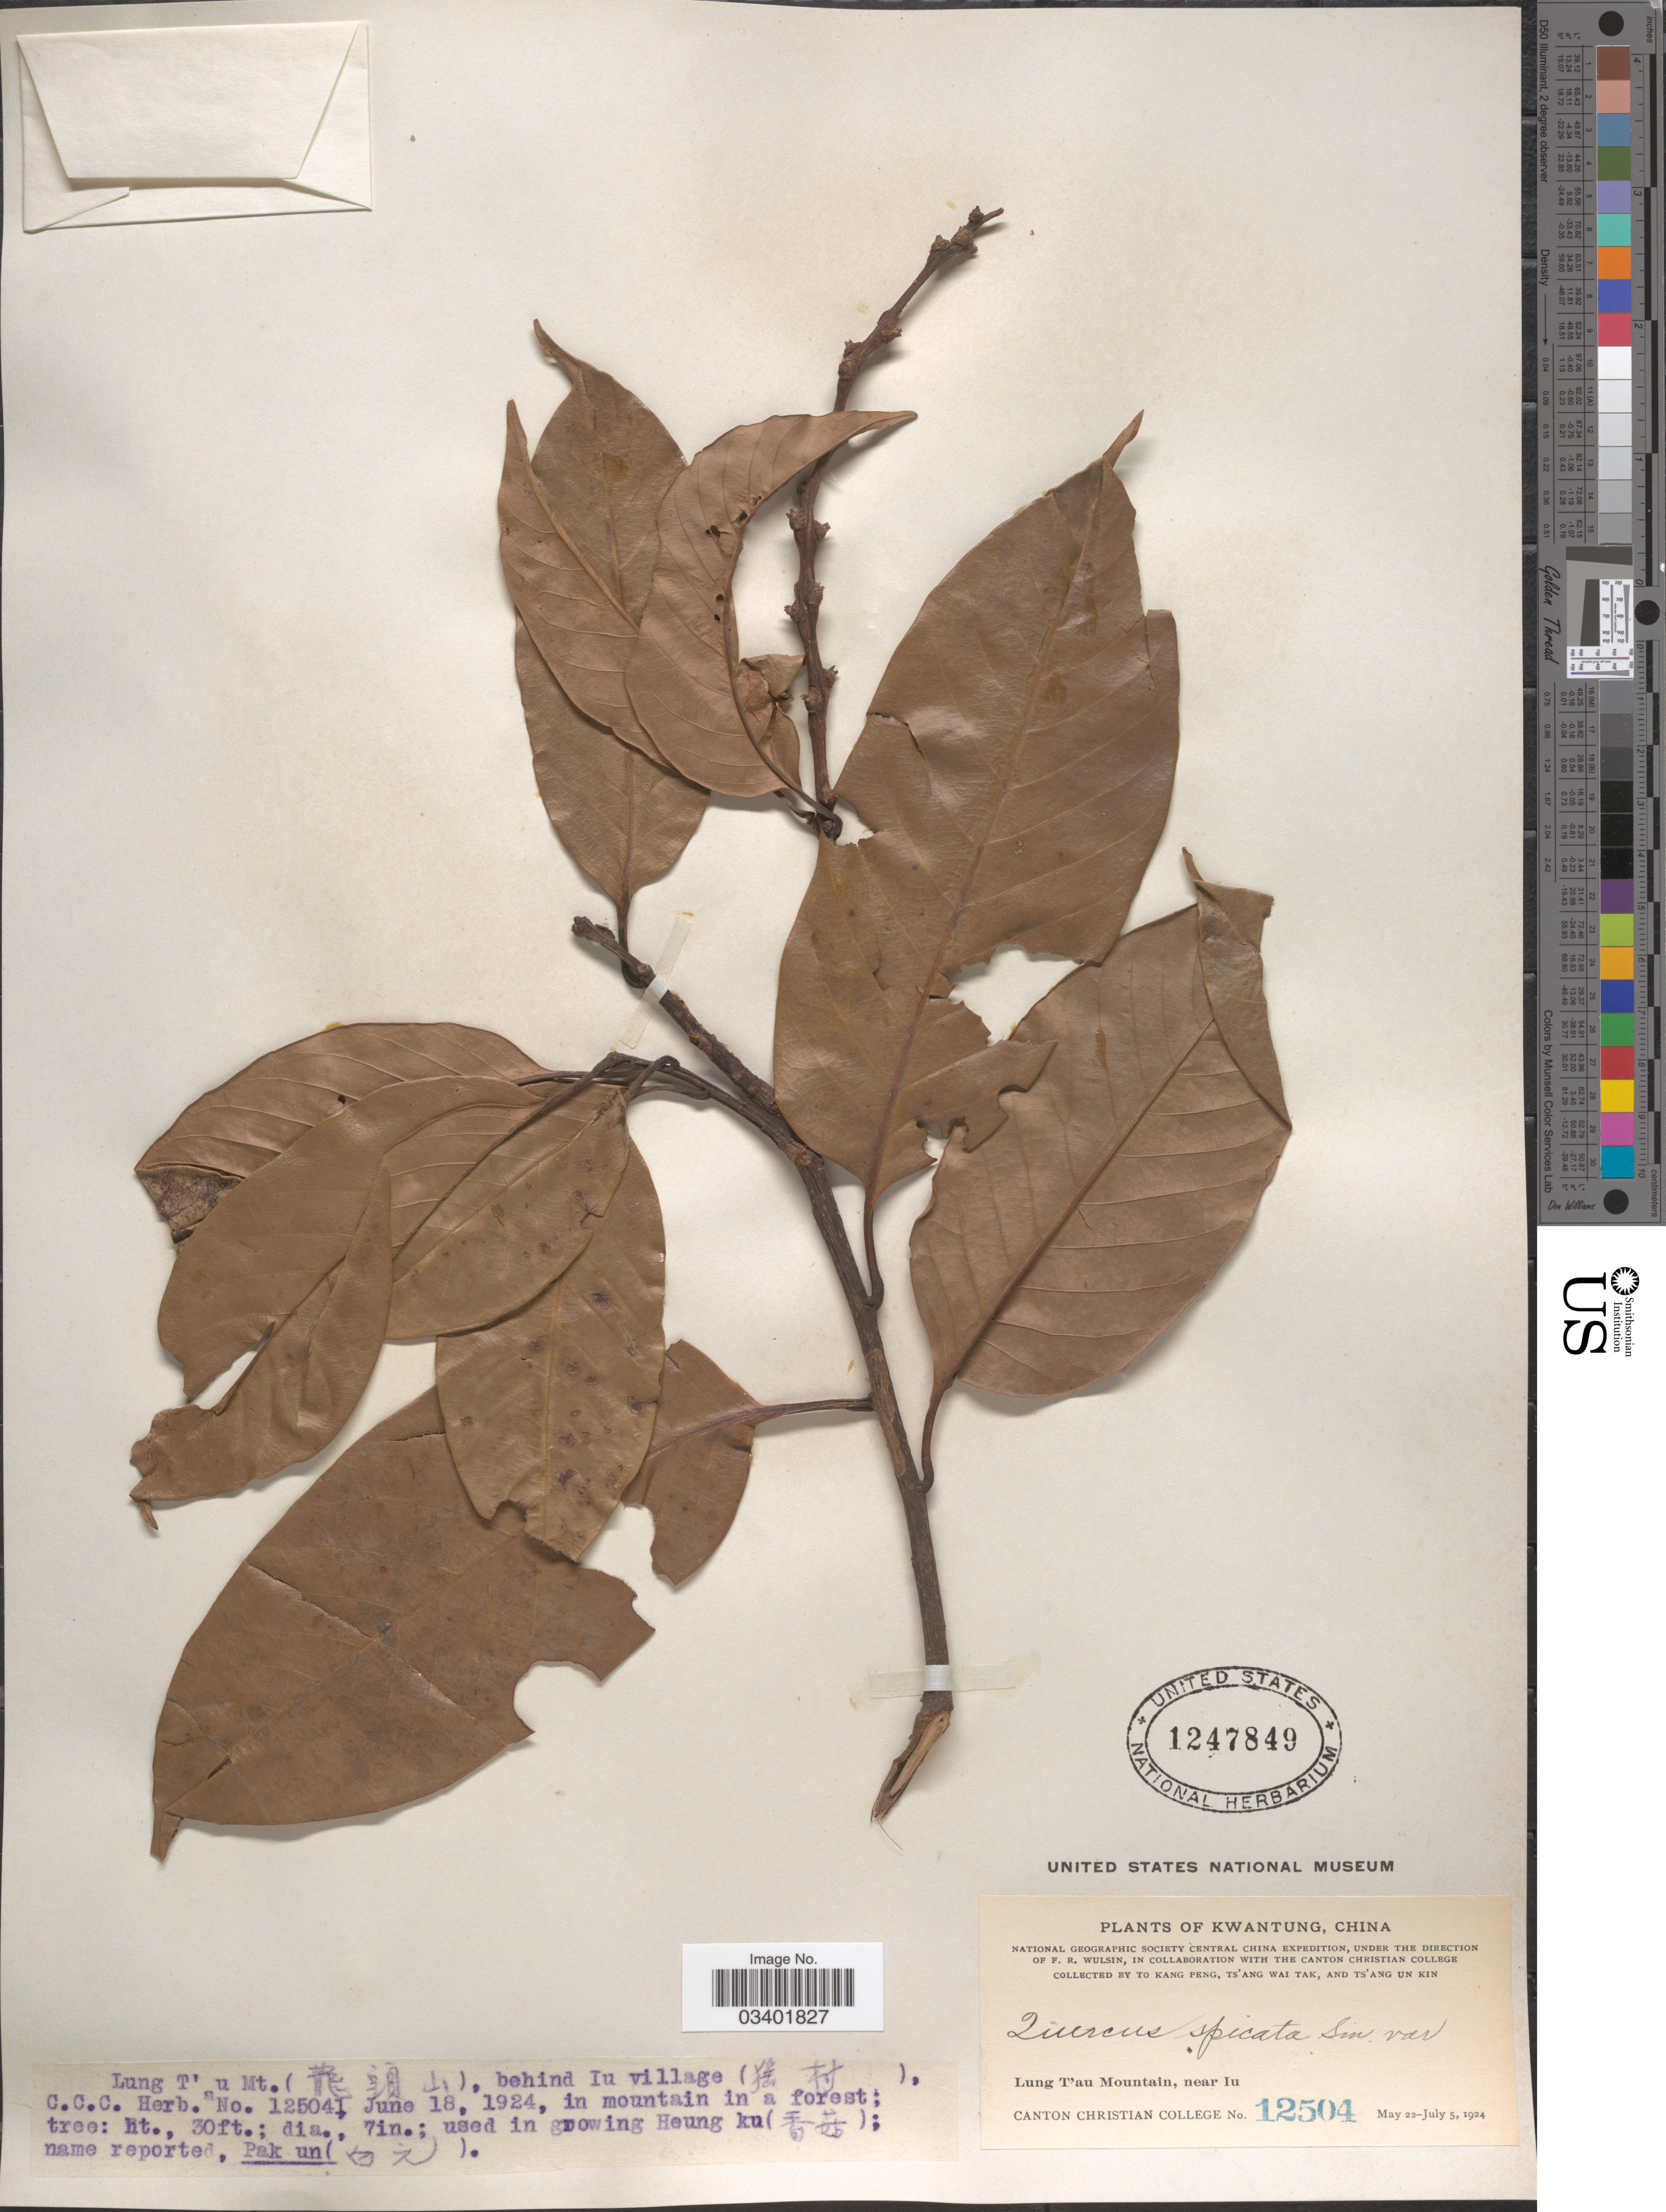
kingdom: Plantae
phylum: Tracheophyta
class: Magnoliopsida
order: Fagales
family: Fagaceae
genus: Lithocarpus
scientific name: Lithocarpus elegans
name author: (Blume) Hatus. ex Soepadmo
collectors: T. K. Peng, W. T. Tsang & Ts' Ang Un Kin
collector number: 12504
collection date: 1924-06-18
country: China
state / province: Guangdong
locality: Kwantung, Lung T'u Mt. (X), behind Iu village (X).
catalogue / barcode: US 1247849